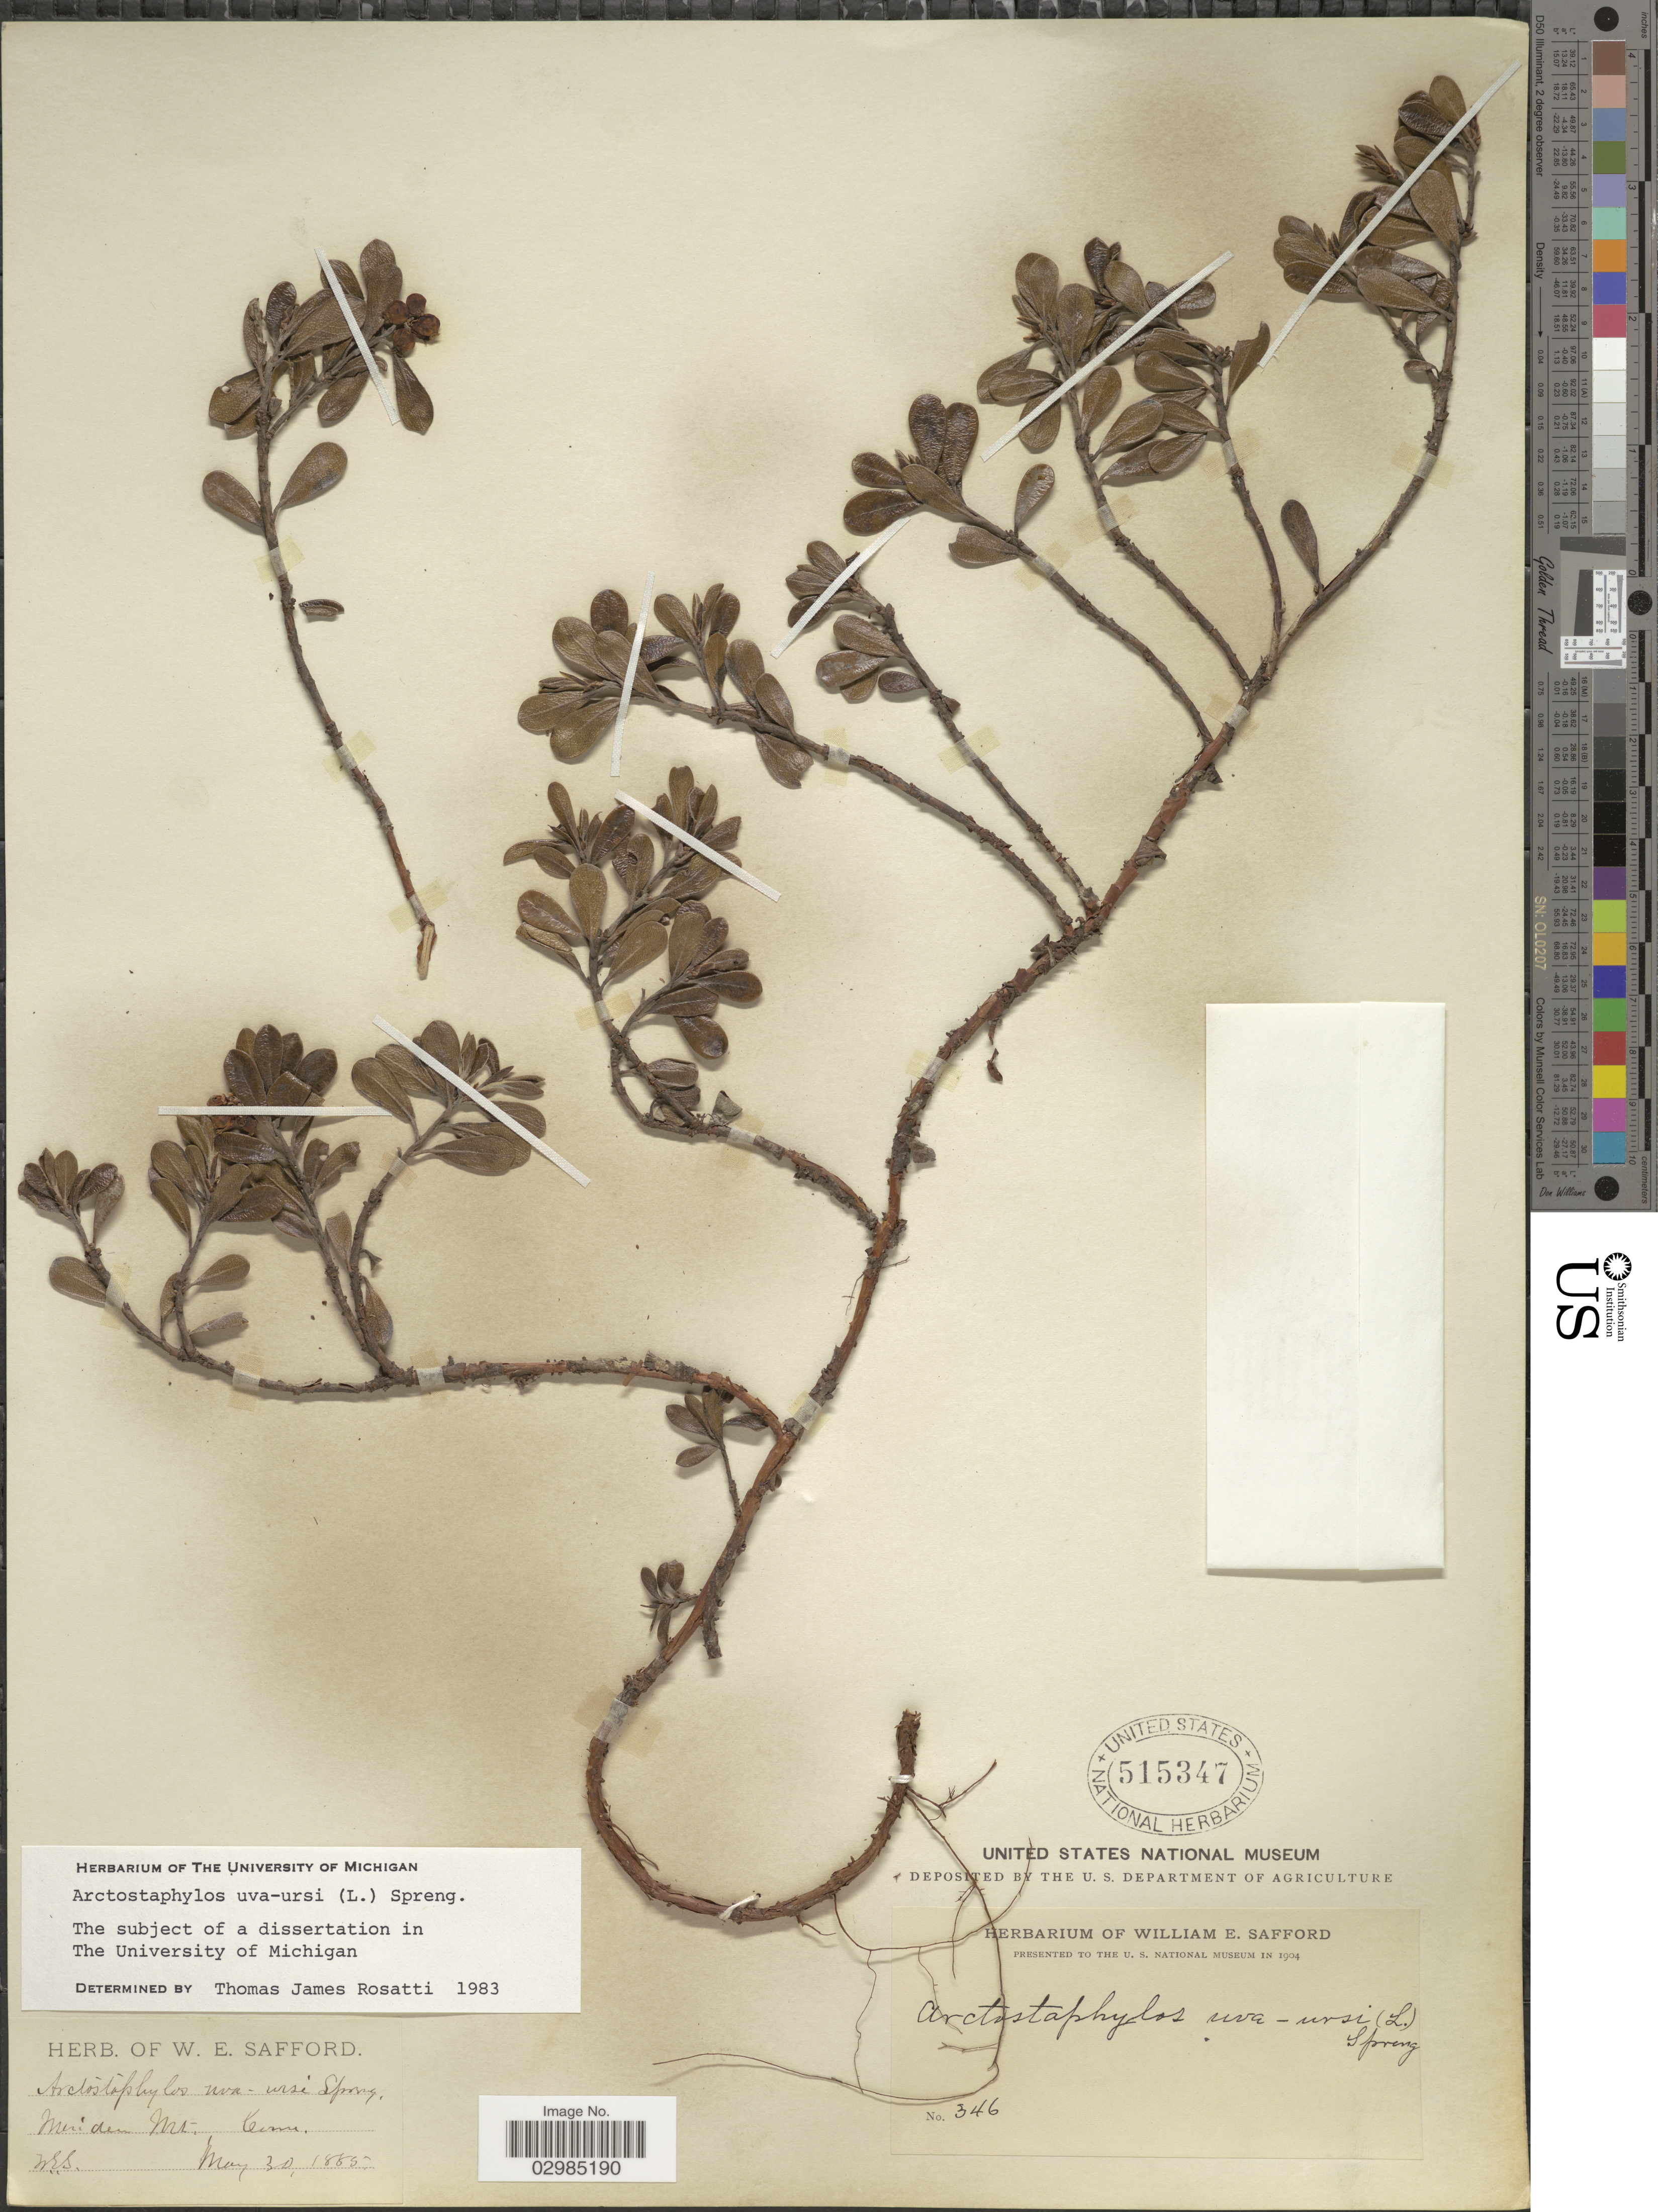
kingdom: Plantae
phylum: Tracheophyta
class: Magnoliopsida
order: Ericales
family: Ericaceae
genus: Arctostaphylos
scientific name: Arctostaphylos uva-ursi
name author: (L.) Spreng.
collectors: W. E. Safford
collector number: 346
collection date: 1885-05-30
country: United States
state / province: Connecticut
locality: Meriden Mt.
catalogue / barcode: US 515347